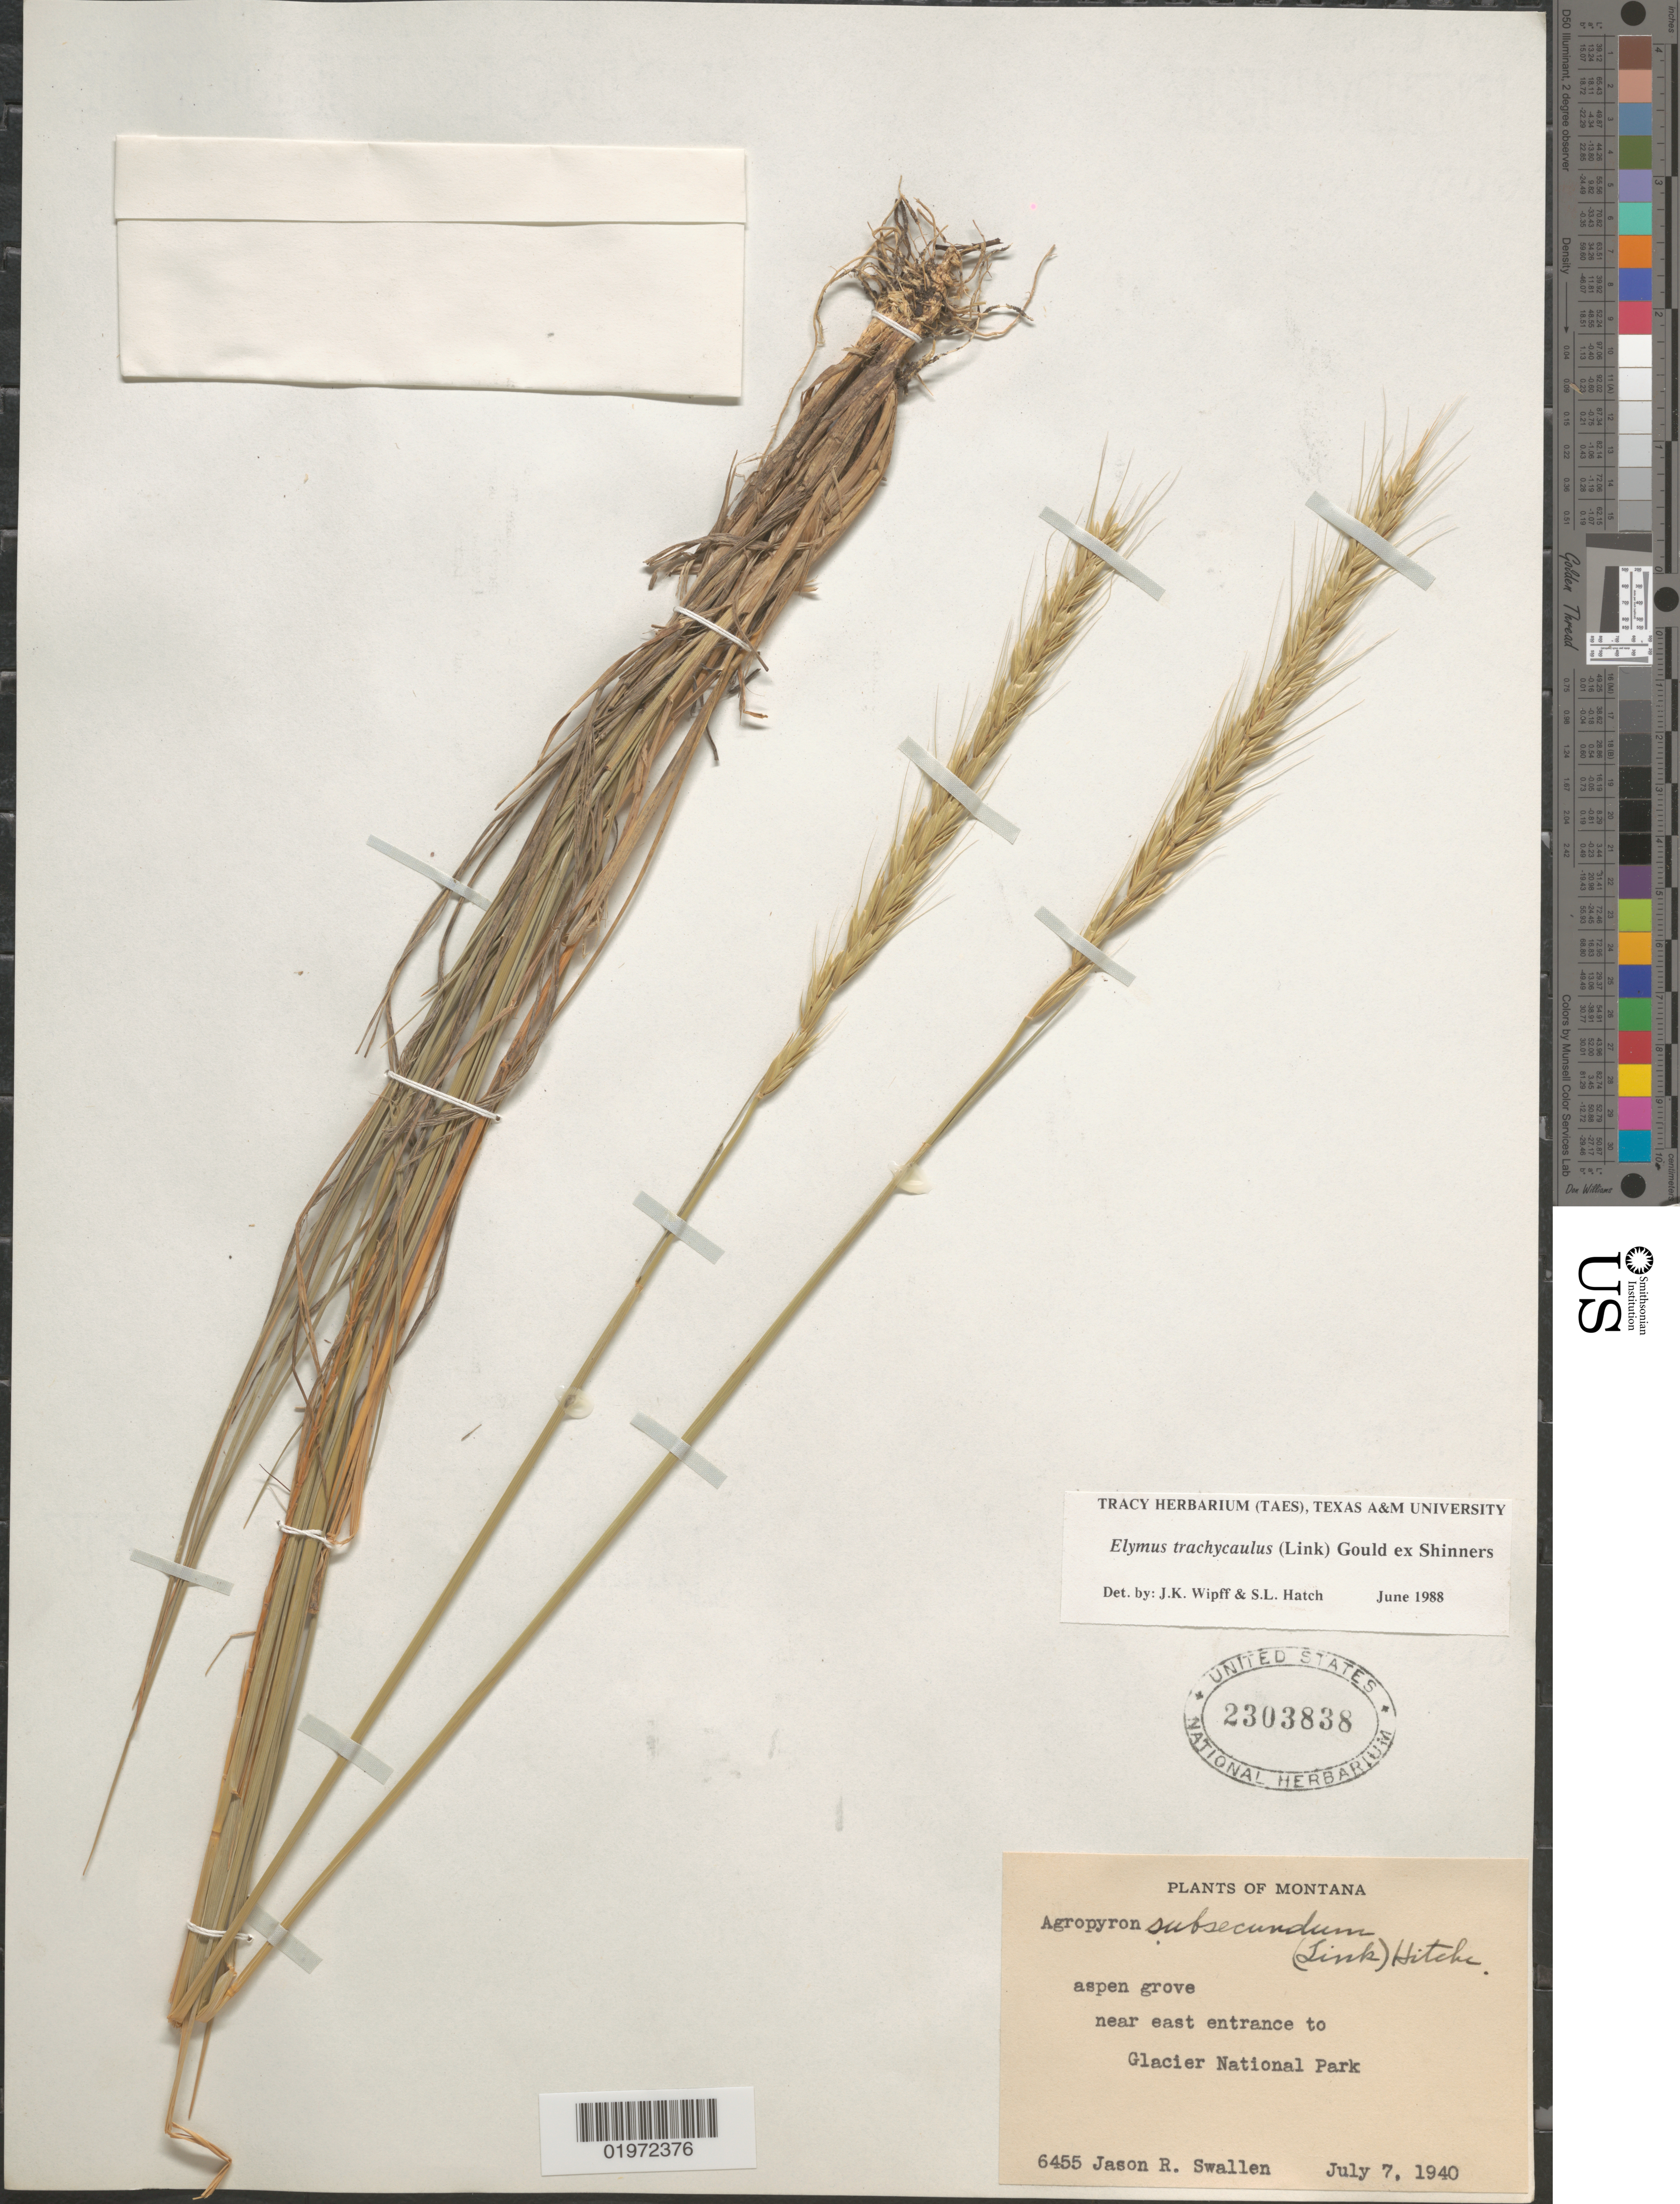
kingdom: Plantae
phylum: Tracheophyta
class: Liliopsida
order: Poales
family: Poaceae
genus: Elymus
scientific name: Elymus trachycaulus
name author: (Link) Gould ex Shinners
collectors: J. R. Swallen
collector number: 6455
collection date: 1940-07-07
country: United States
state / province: Montana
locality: Aspen grove near east entrance to Glacier National Park.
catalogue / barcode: US 2303838